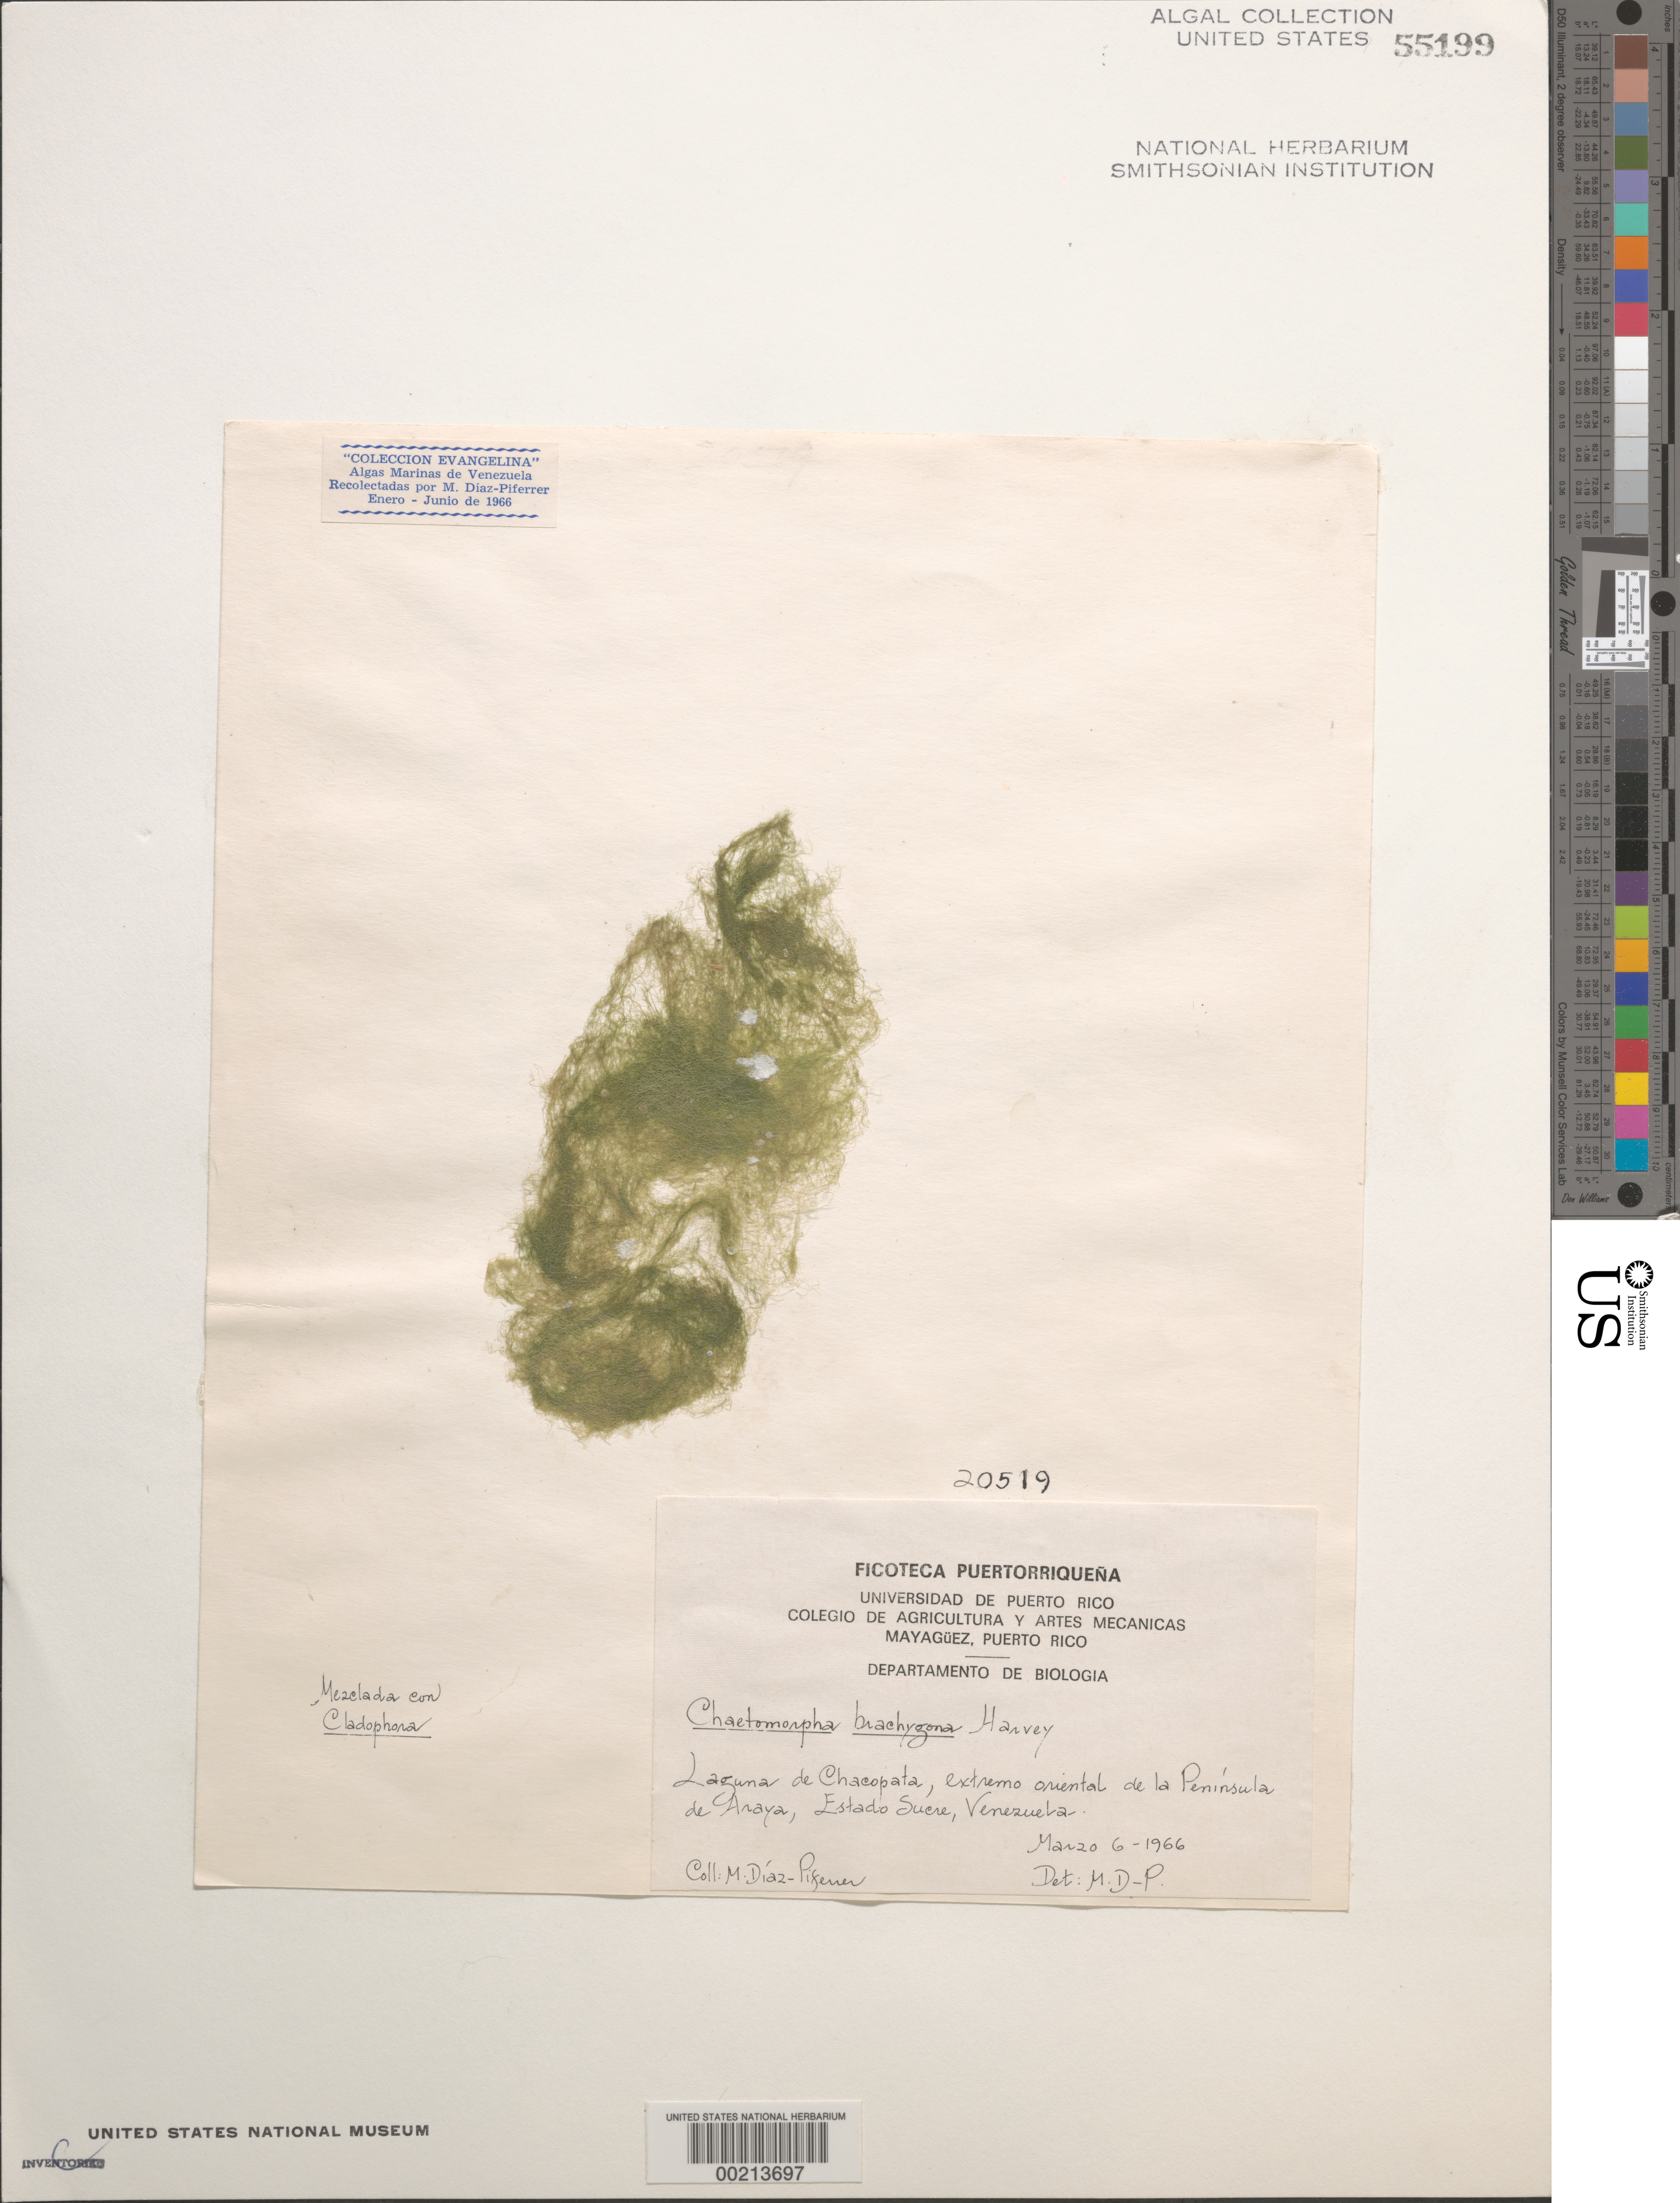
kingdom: Plantae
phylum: Chlorophyta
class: Ulvophyceae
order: Cladophorales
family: Cladophoraceae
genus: Chaetomorpha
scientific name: Chaetomorpha brachygona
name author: Harv.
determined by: Diaz-Piferrer, M.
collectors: M. Diaz-Piferrer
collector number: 20519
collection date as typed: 06 Mar 1966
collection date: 1966-03-06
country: Venezuela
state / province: Sucre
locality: Peninsula de araya, laguna de chacopata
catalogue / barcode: US 55199